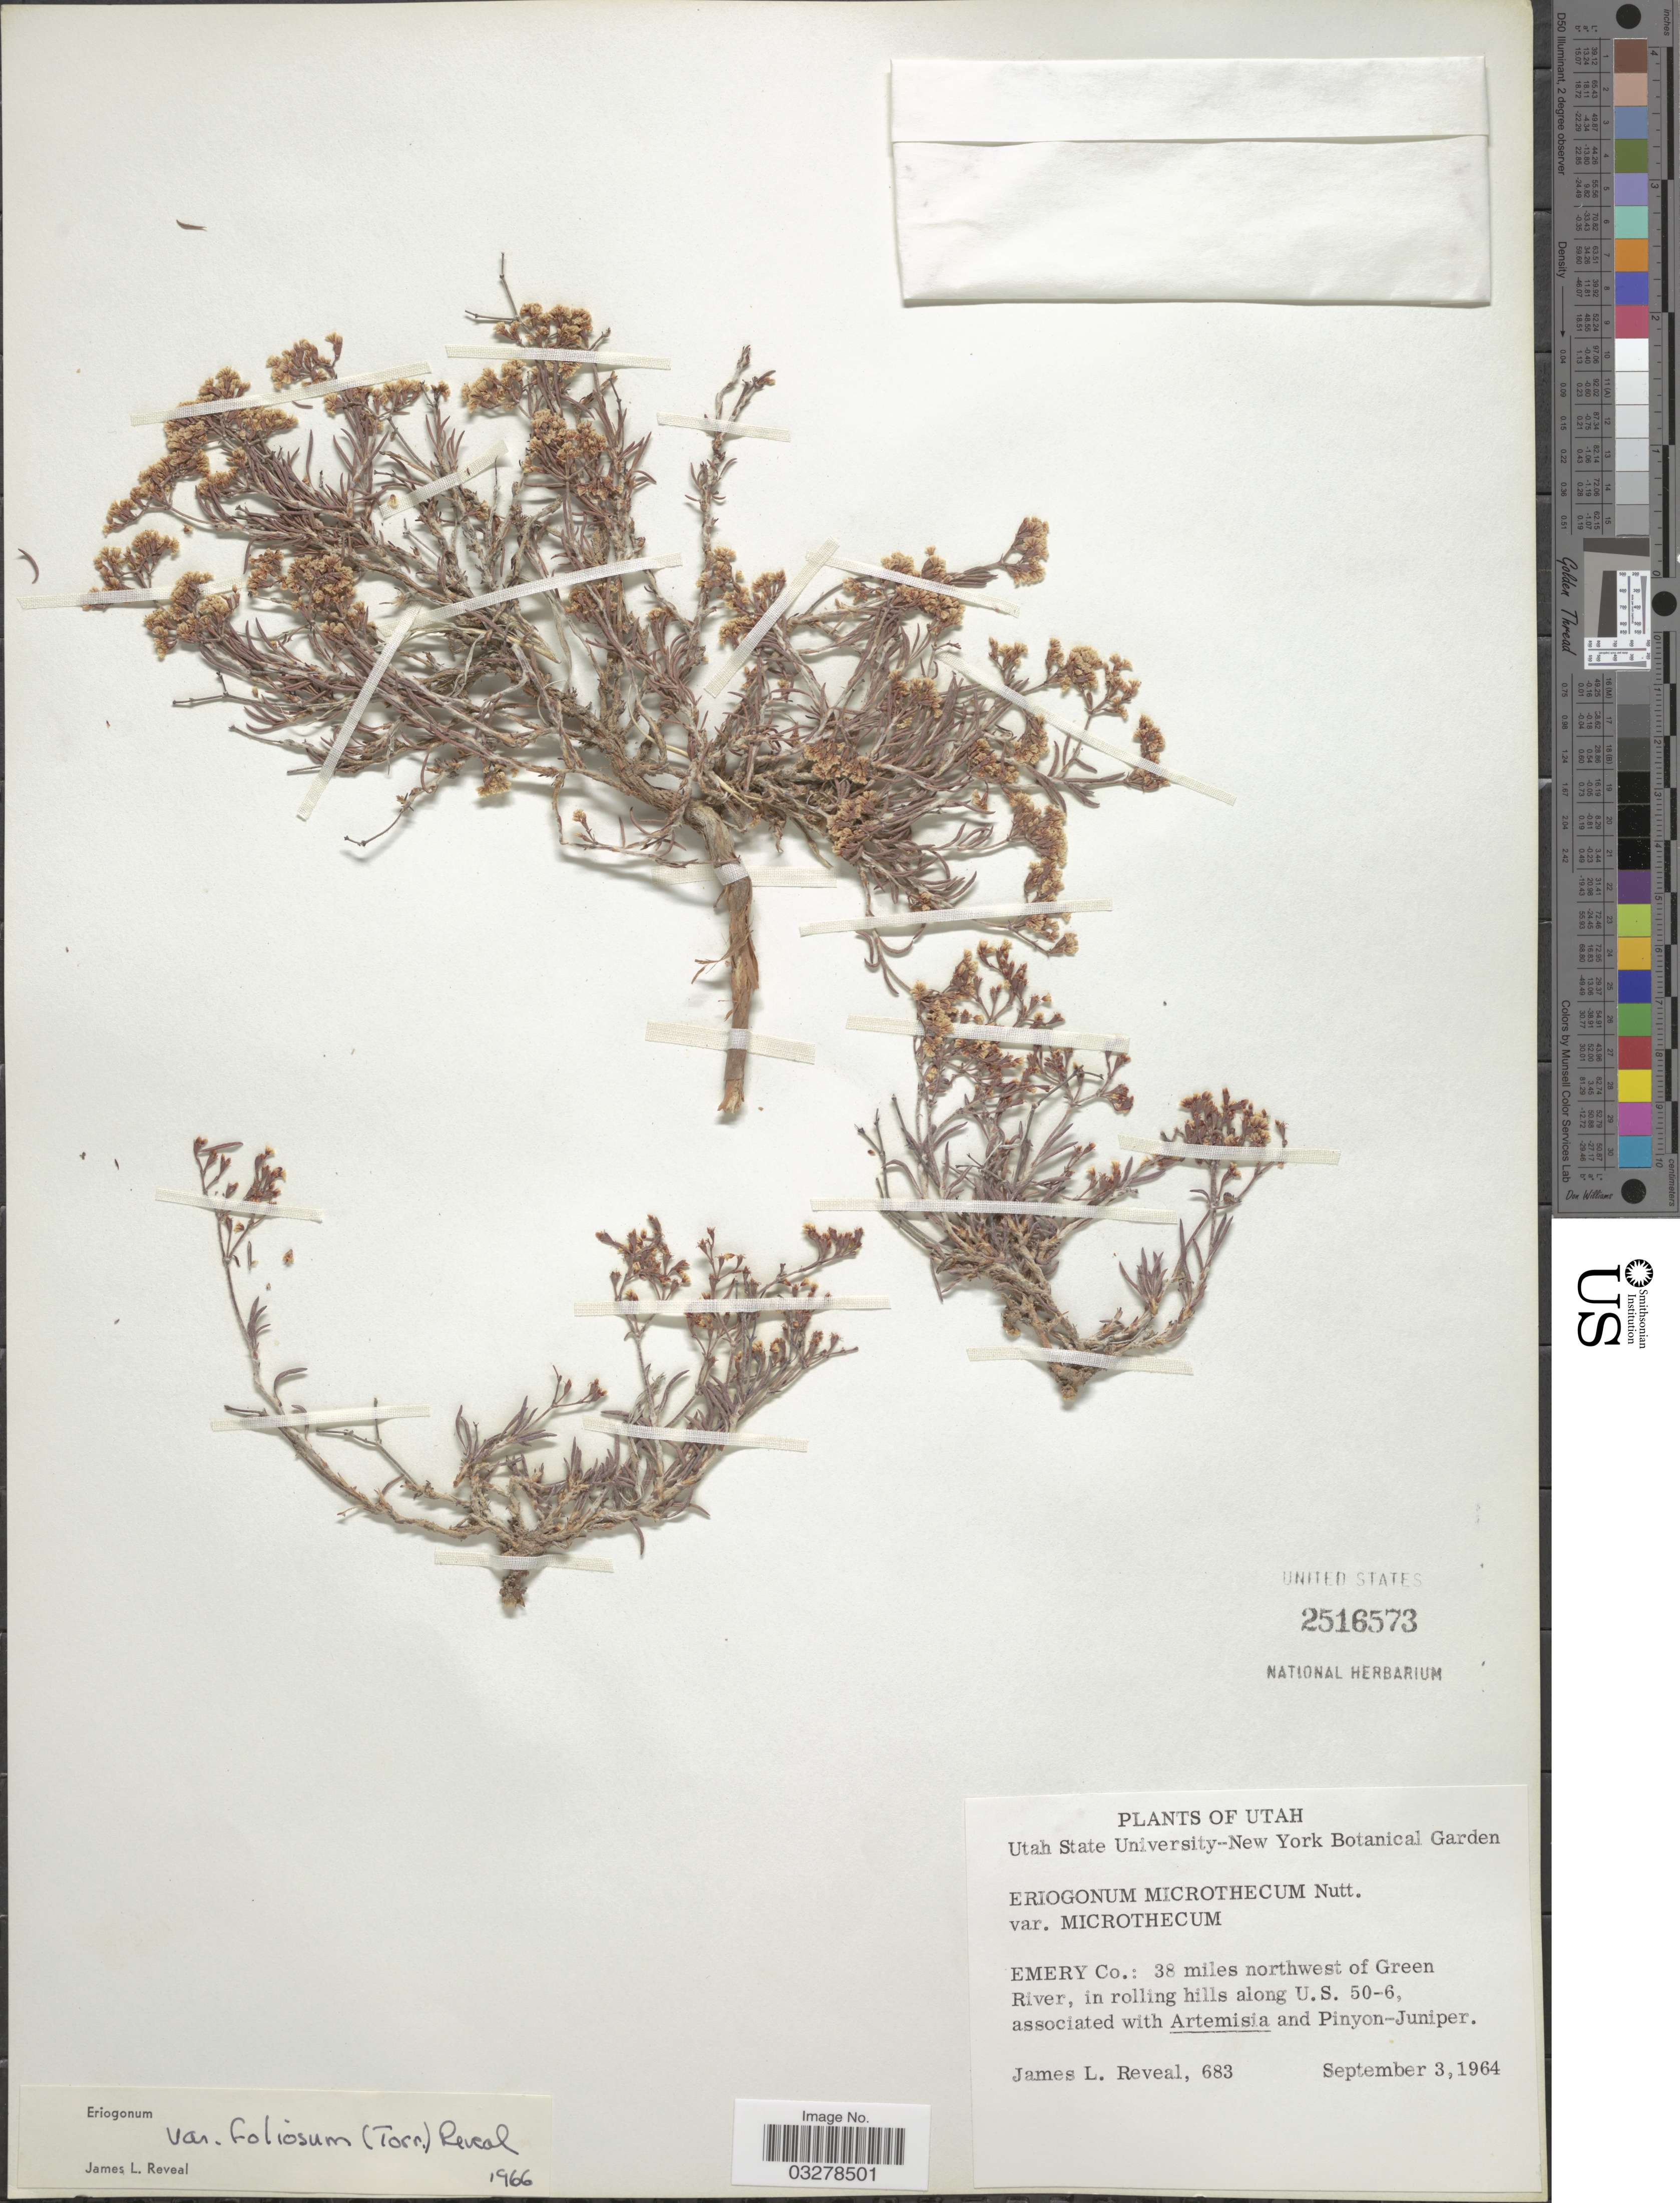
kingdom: Plantae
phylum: Tracheophyta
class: Magnoliopsida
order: Caryophyllales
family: Polygonaceae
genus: Eriogonum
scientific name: Eriogonum microtheca var. foliosum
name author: (Torr. & A. Gray) Reveal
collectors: J. L. Reveal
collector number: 683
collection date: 1964-09-03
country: United States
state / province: Utah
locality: Emery Co.: 38 miles northwest of Green River, in rolling hills along U.S. 50-6.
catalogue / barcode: US 2516573